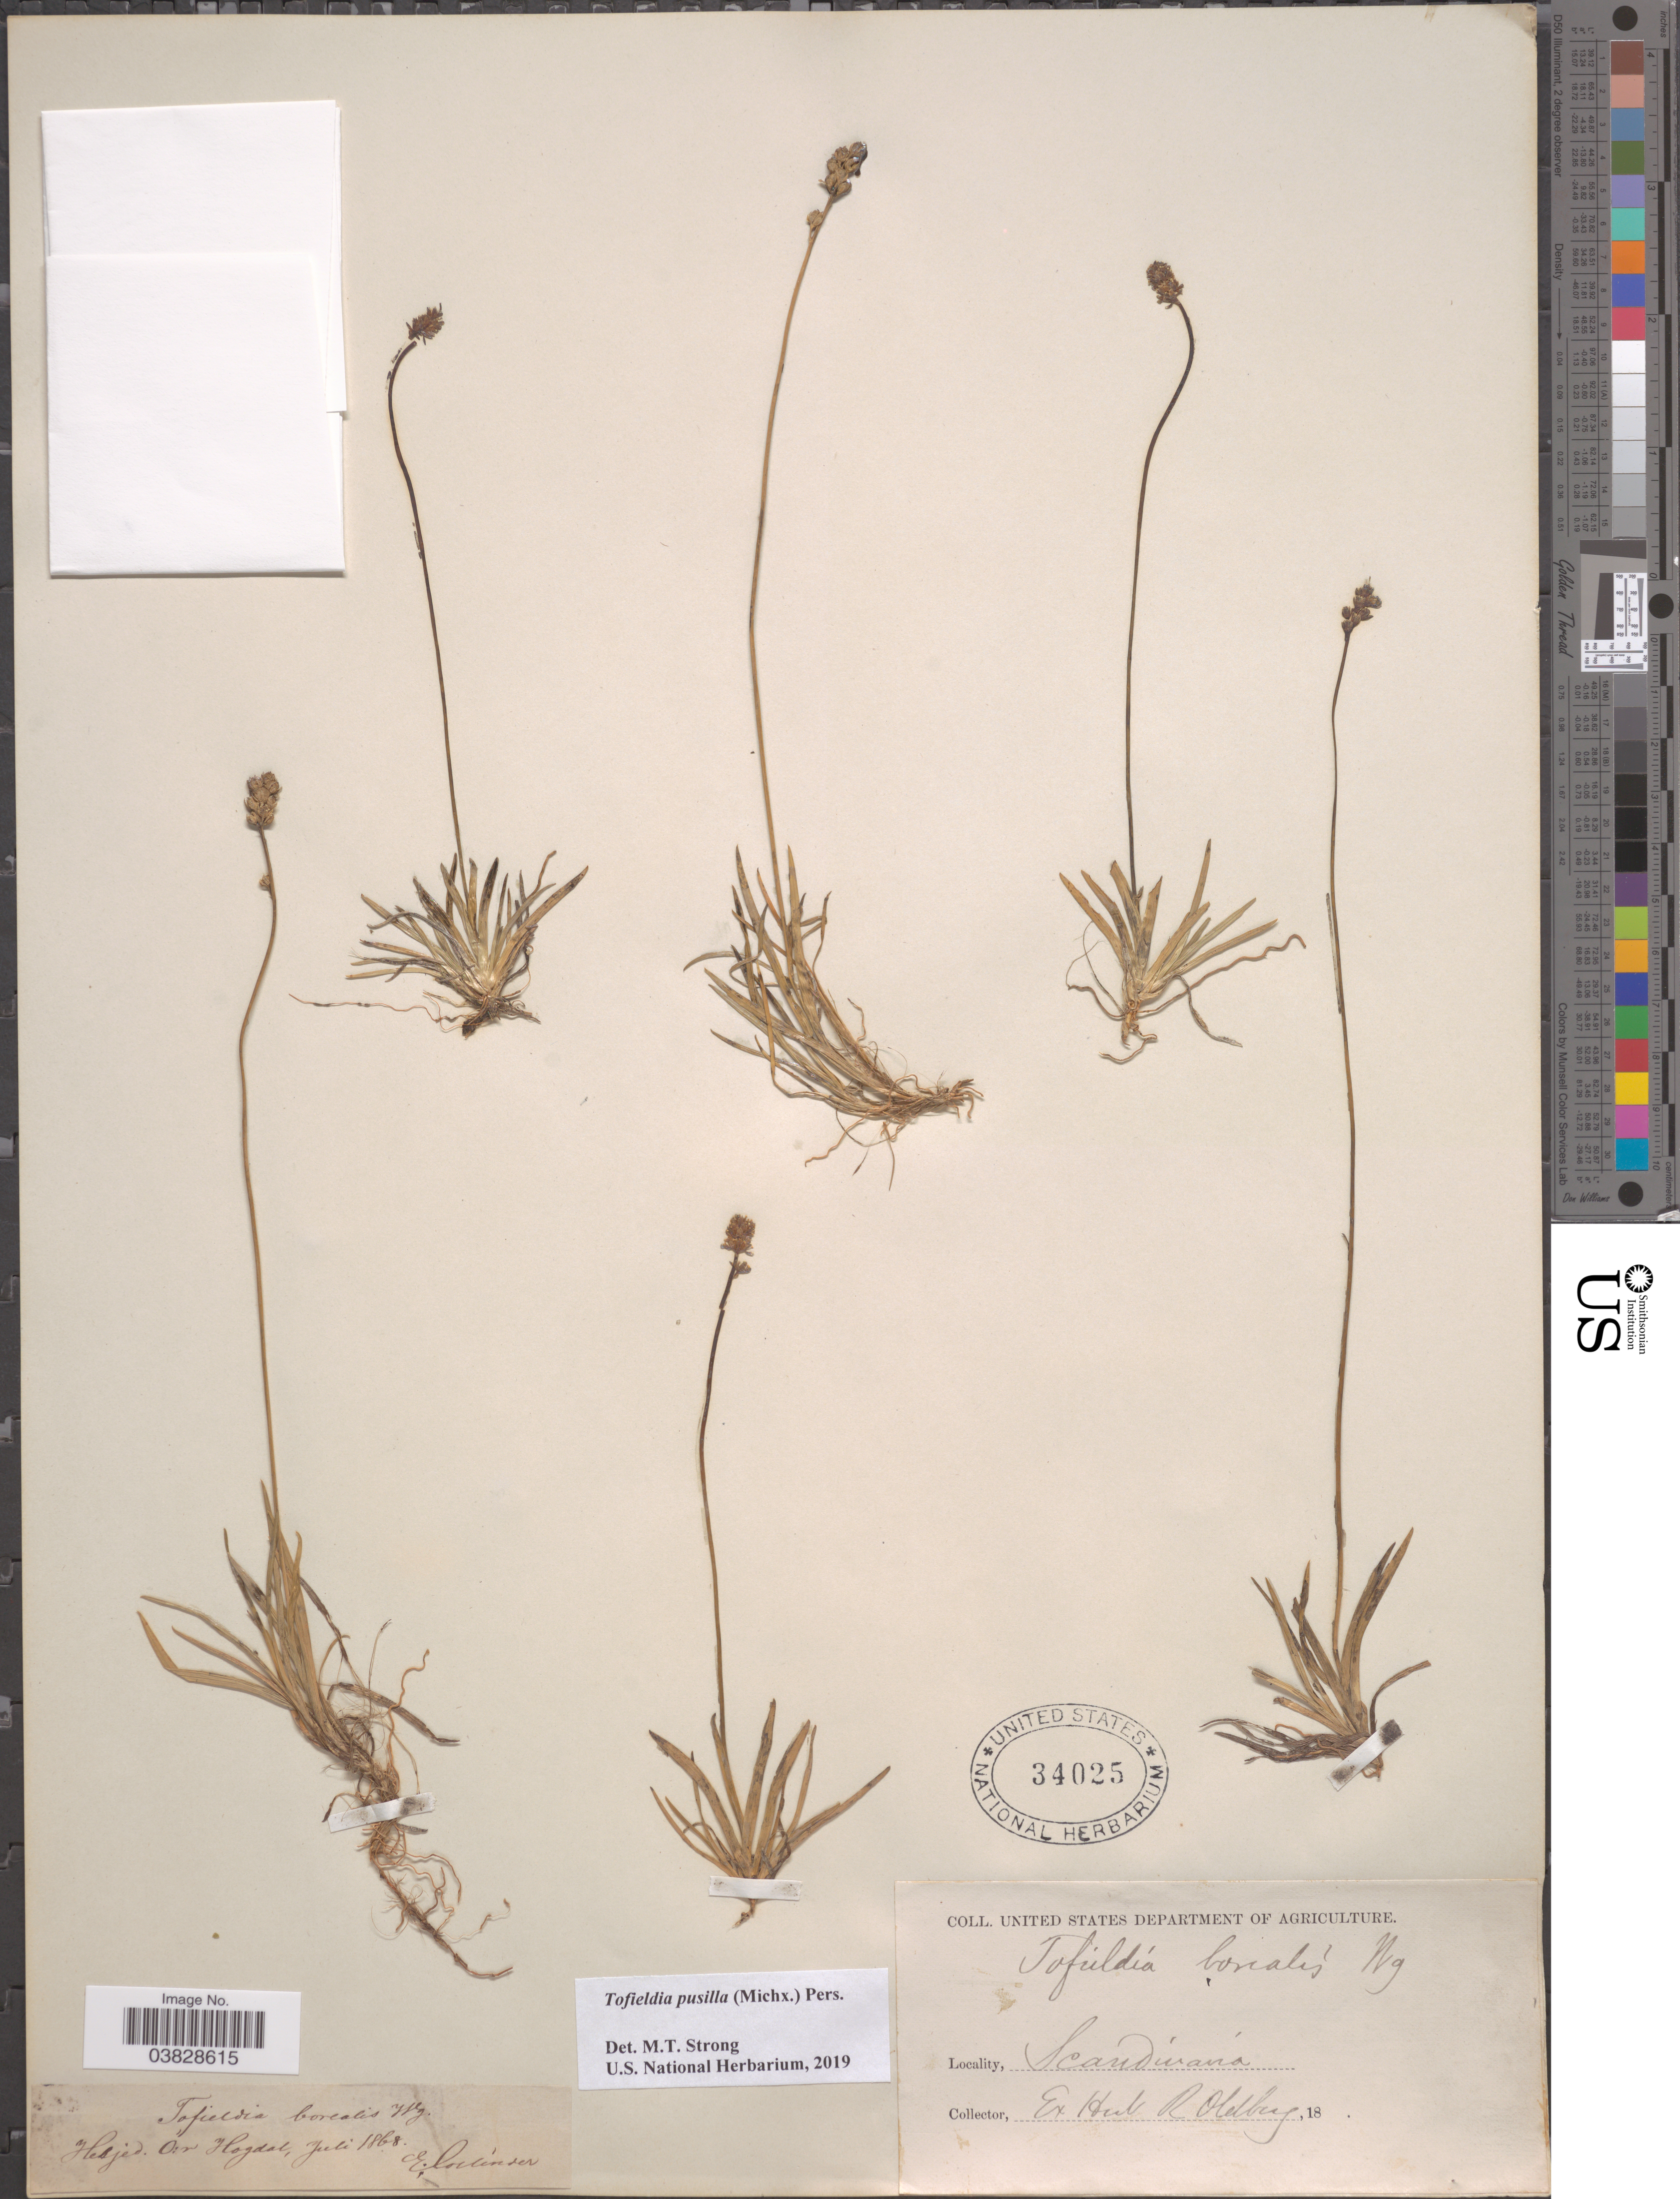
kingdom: Plantae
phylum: Tracheophyta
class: Liliopsida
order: Alismatales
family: Tofieldiaceae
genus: Tofieldia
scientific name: Tofieldia pusilla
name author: (Michx.) Pers.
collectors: ex herb. R. Oldberg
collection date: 1868-07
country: Sweden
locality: Hessjed. Hogdal. Scandinavia.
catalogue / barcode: US 34025